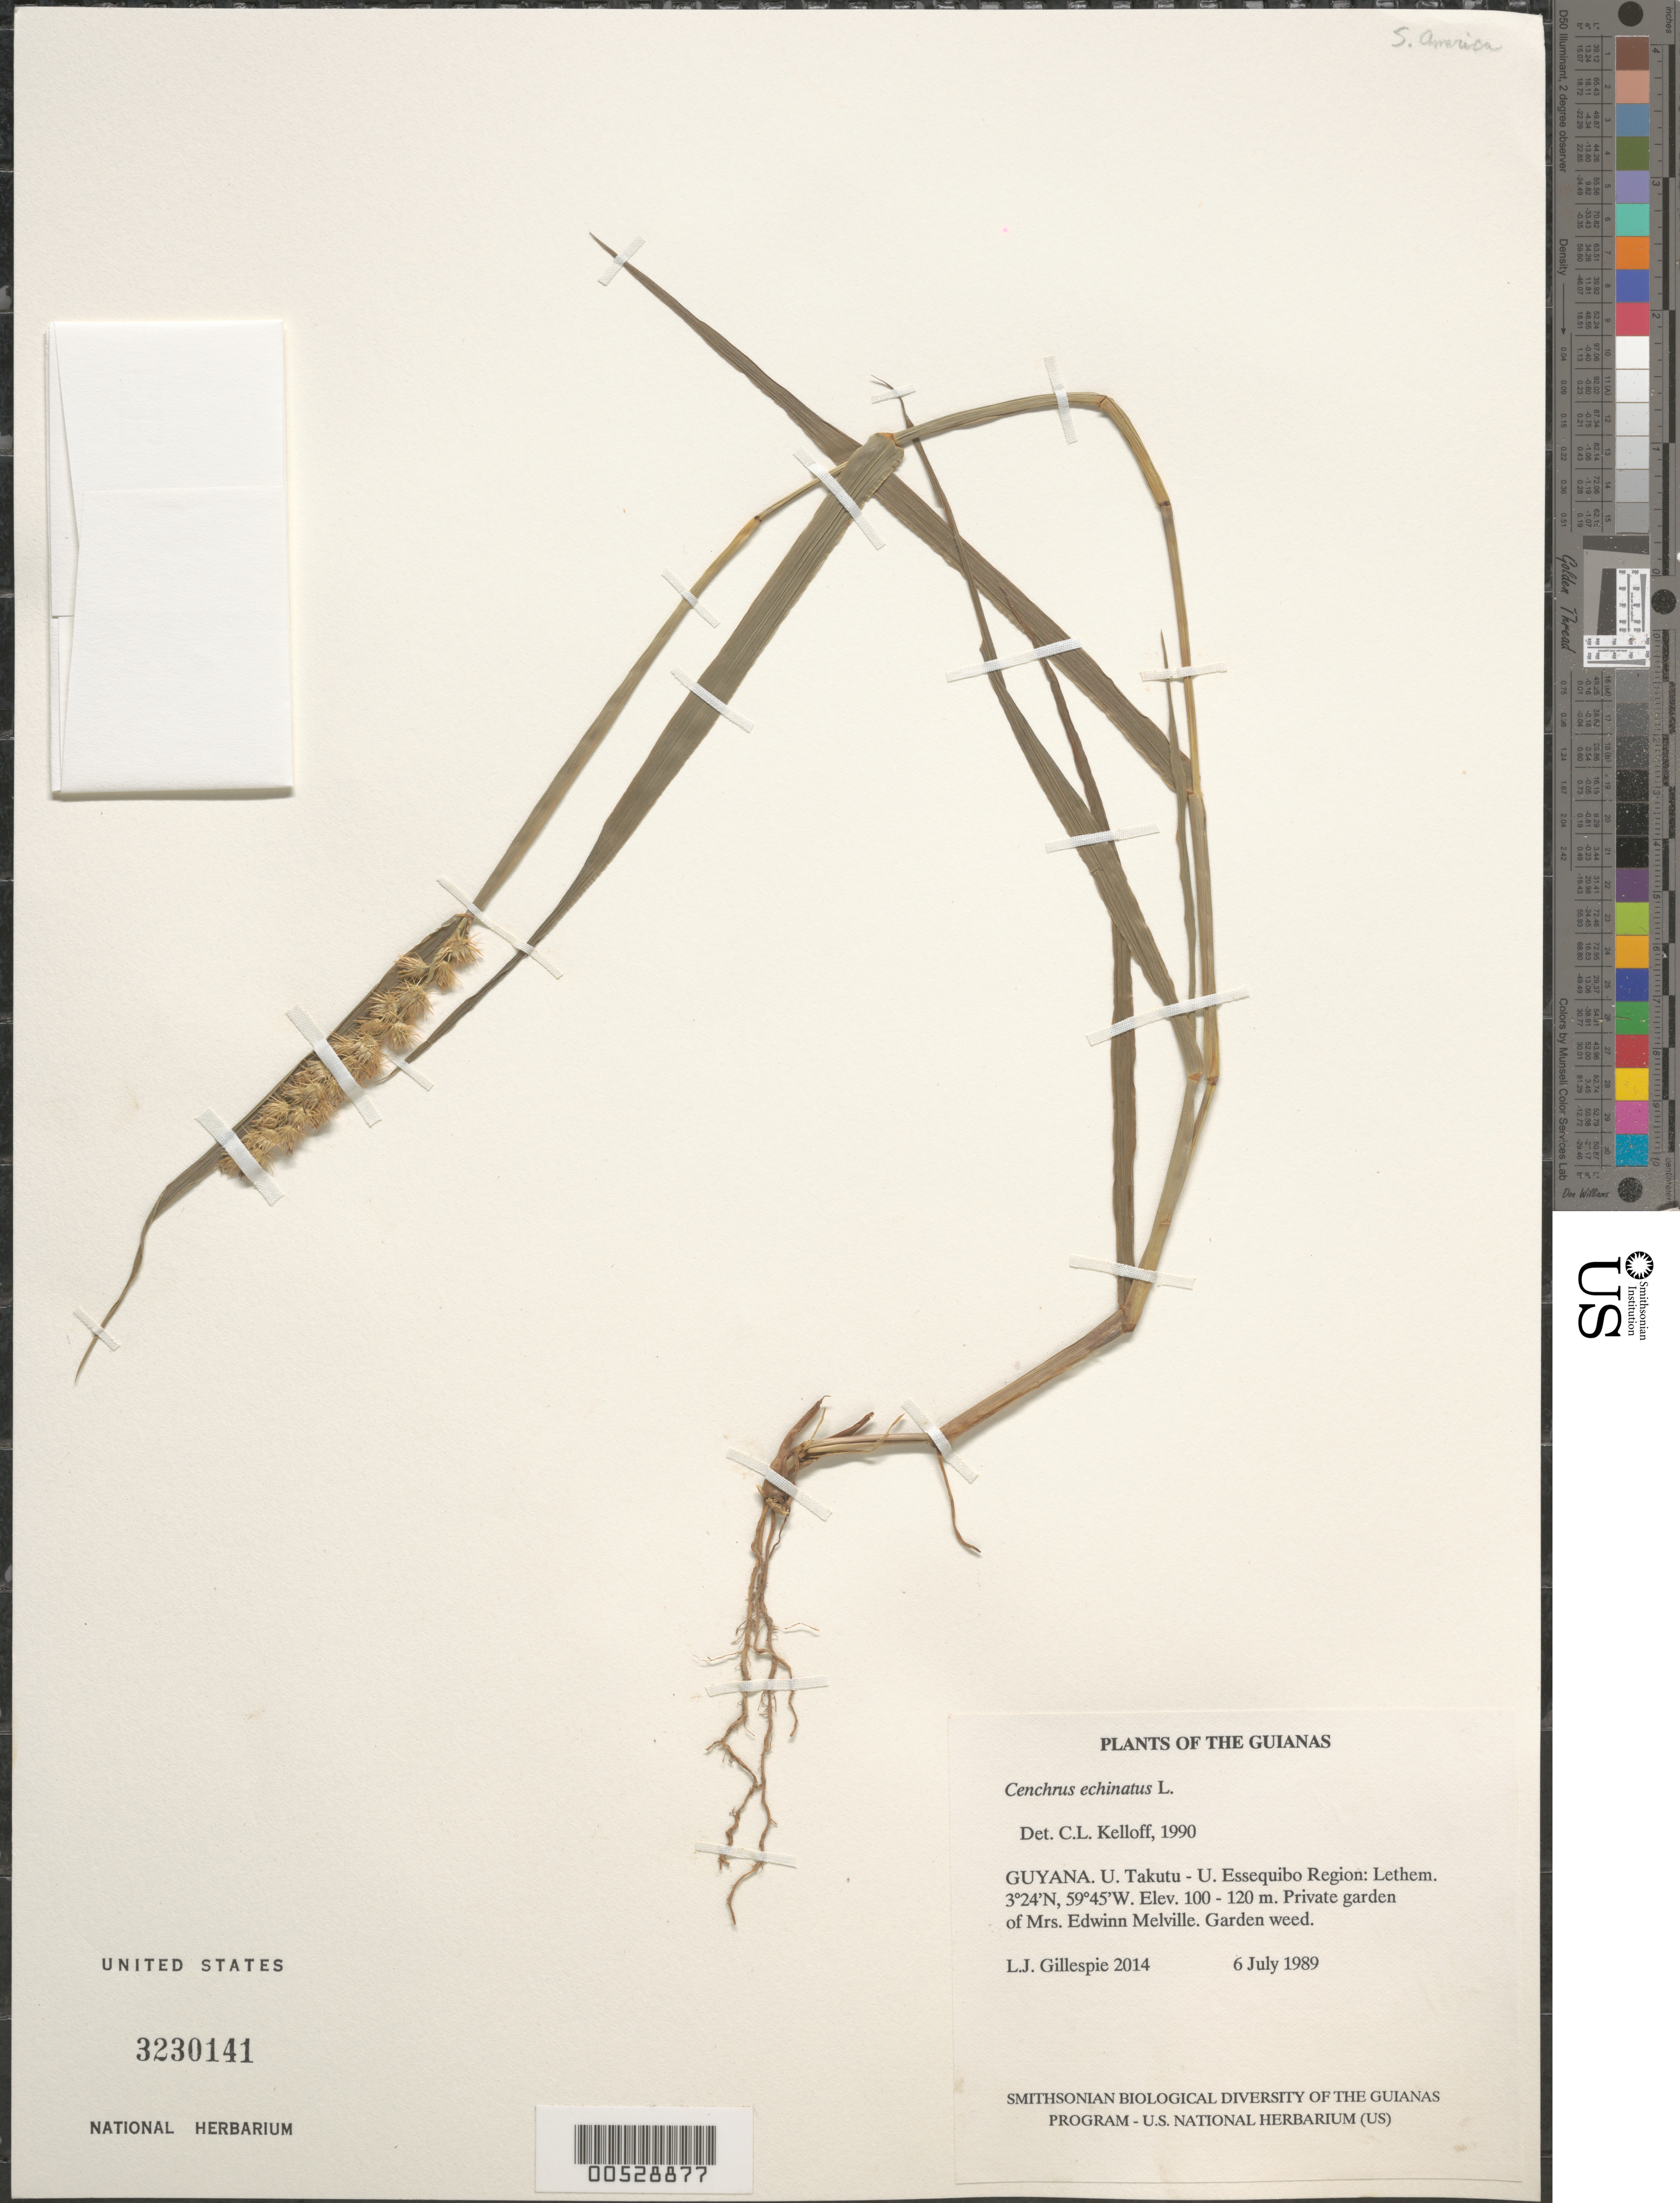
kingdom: Plantae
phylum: Tracheophyta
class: Liliopsida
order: Poales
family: Poaceae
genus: Cenchrus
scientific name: Cenchrus echinatus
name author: L.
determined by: Kelloff, Carol L., (US), Smithsonian Institution - National Museum of Natural History (UNITED STATES)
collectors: L. J. Gillespie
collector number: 2014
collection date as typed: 6 July 1989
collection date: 1989-07-06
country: Guyana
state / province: U. Takutu-U. Essequibo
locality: Lethem; private garden of Mrs. Edwinn Melville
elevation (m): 100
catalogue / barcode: US 3230141